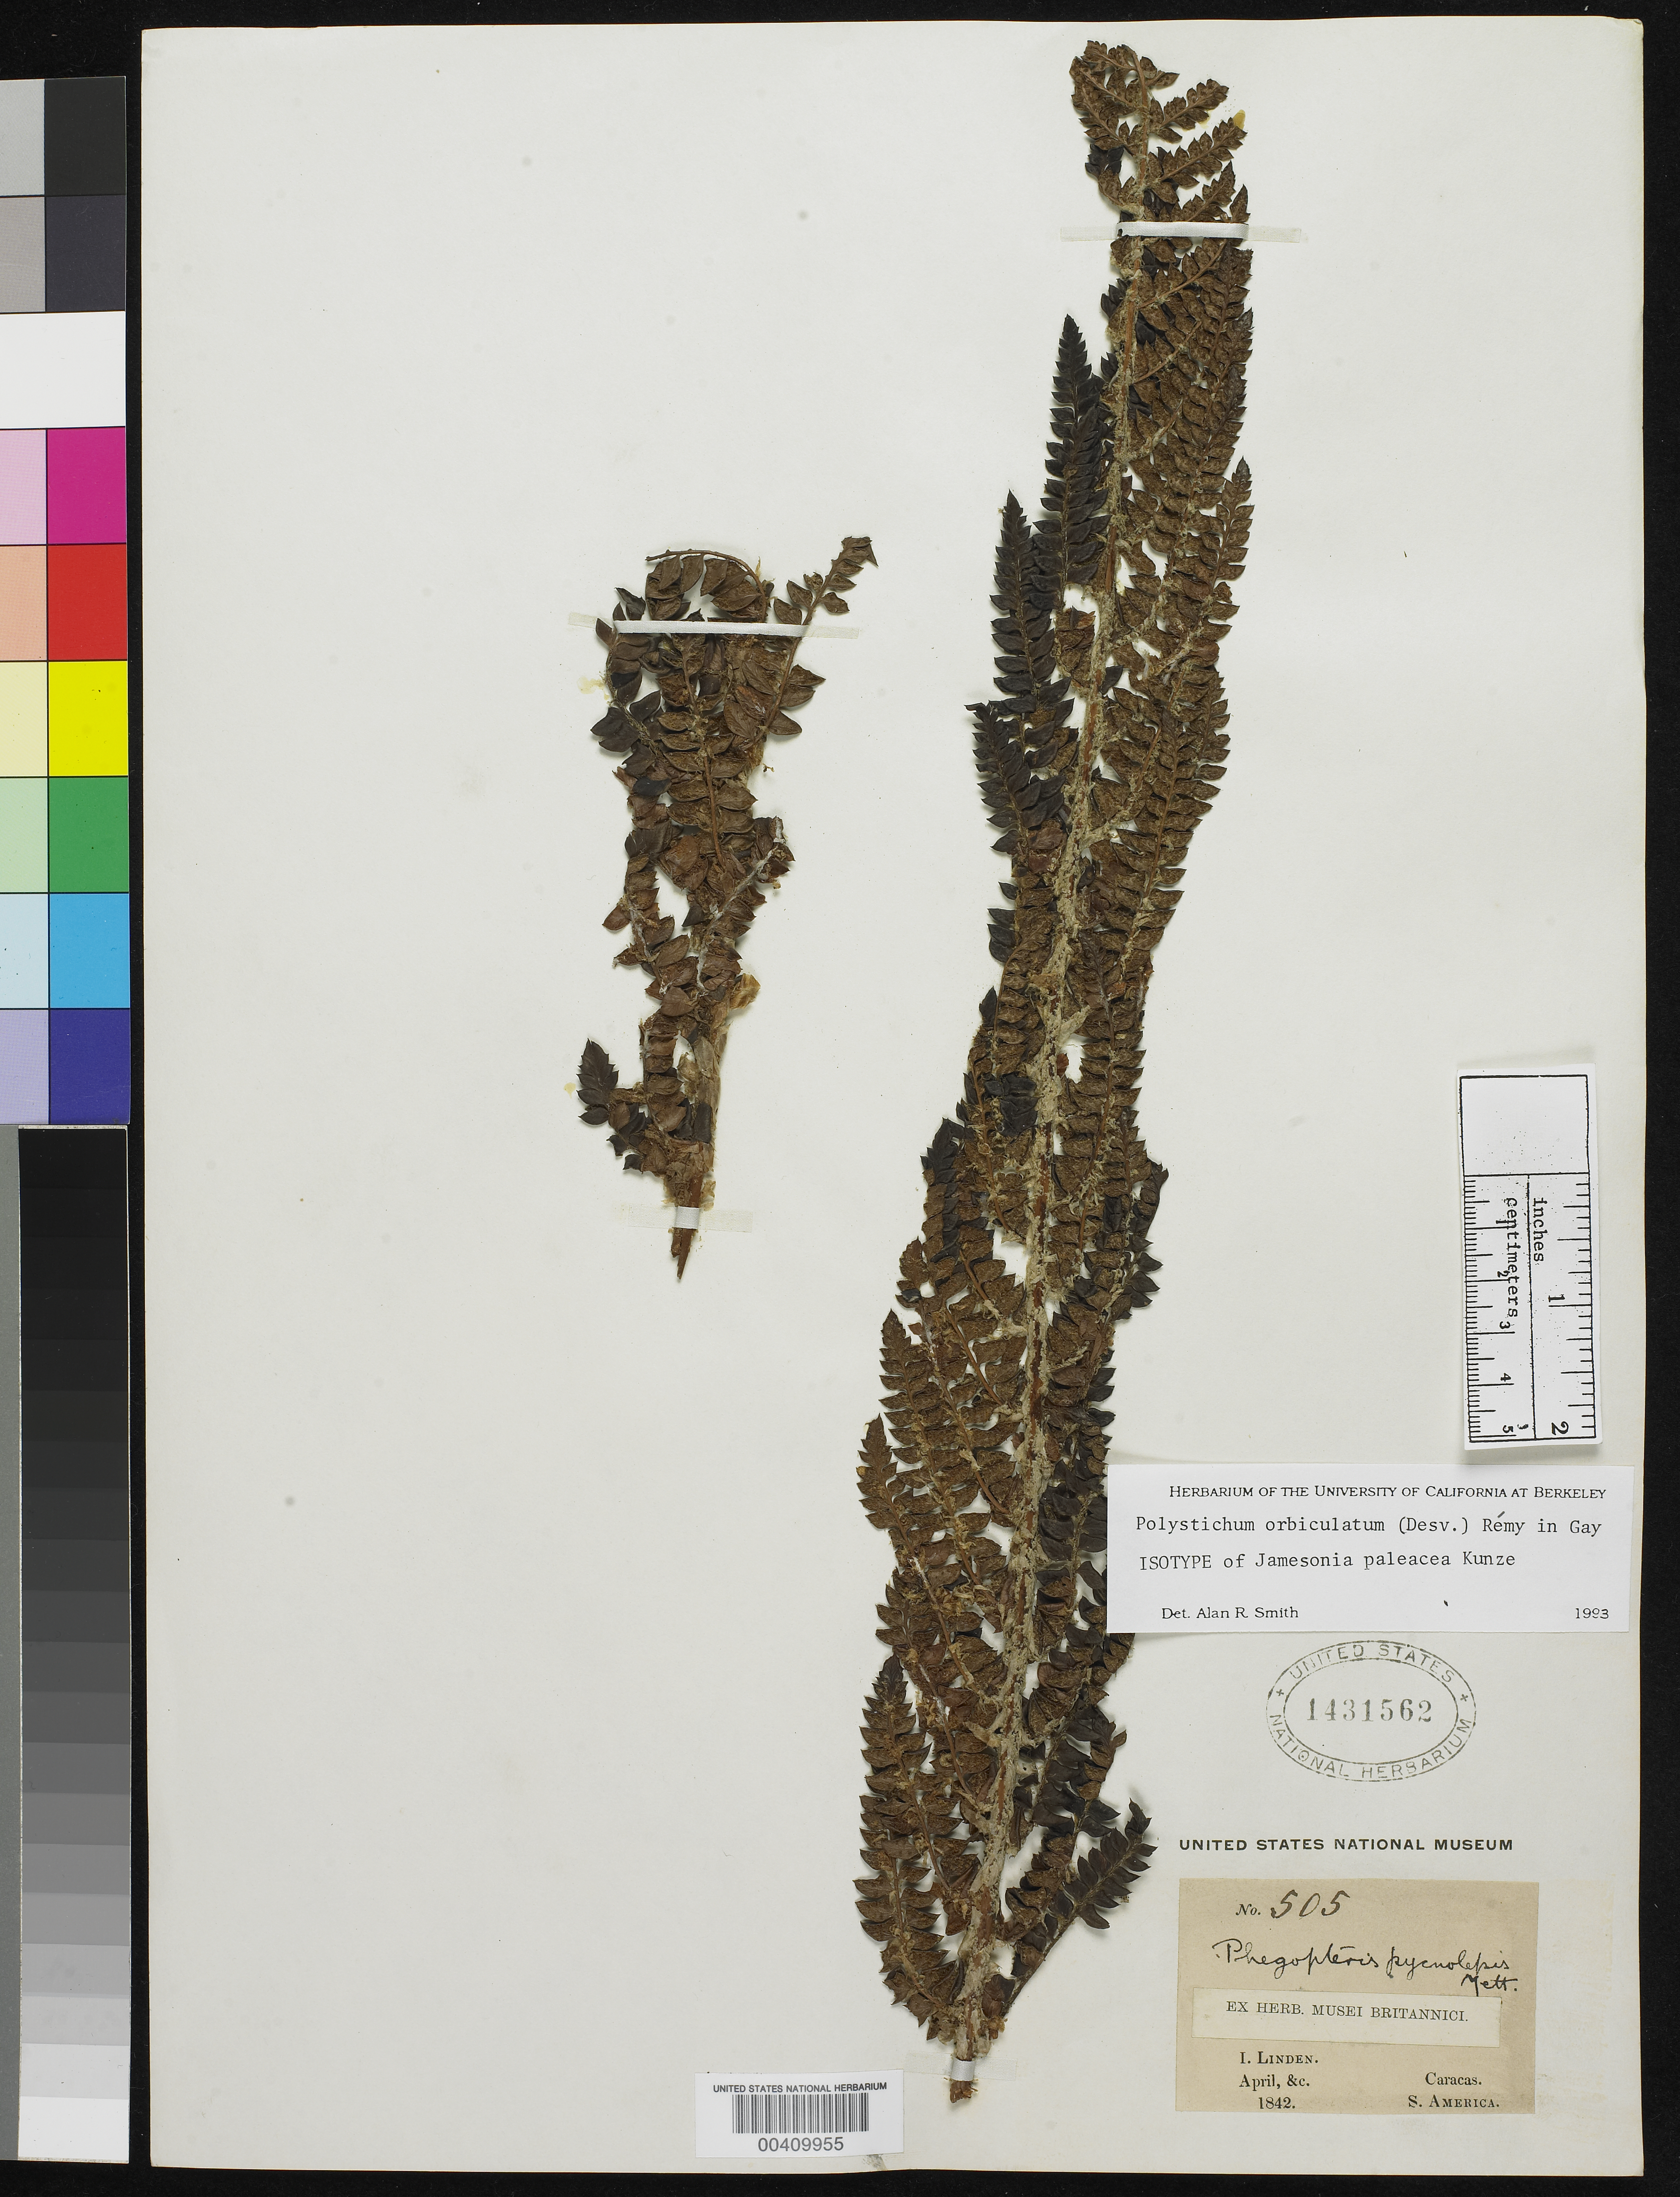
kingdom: Plantae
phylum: Tracheophyta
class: Polypodiopsida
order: Polypodiales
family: Pteridaceae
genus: Jamesonia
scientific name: Jamesonia paleacea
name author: Kunze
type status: Isotype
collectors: J. Linden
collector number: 505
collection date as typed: Apr 1842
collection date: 1842-04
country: Venezuela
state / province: Distrito Federal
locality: Caracas.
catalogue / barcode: US 1431562